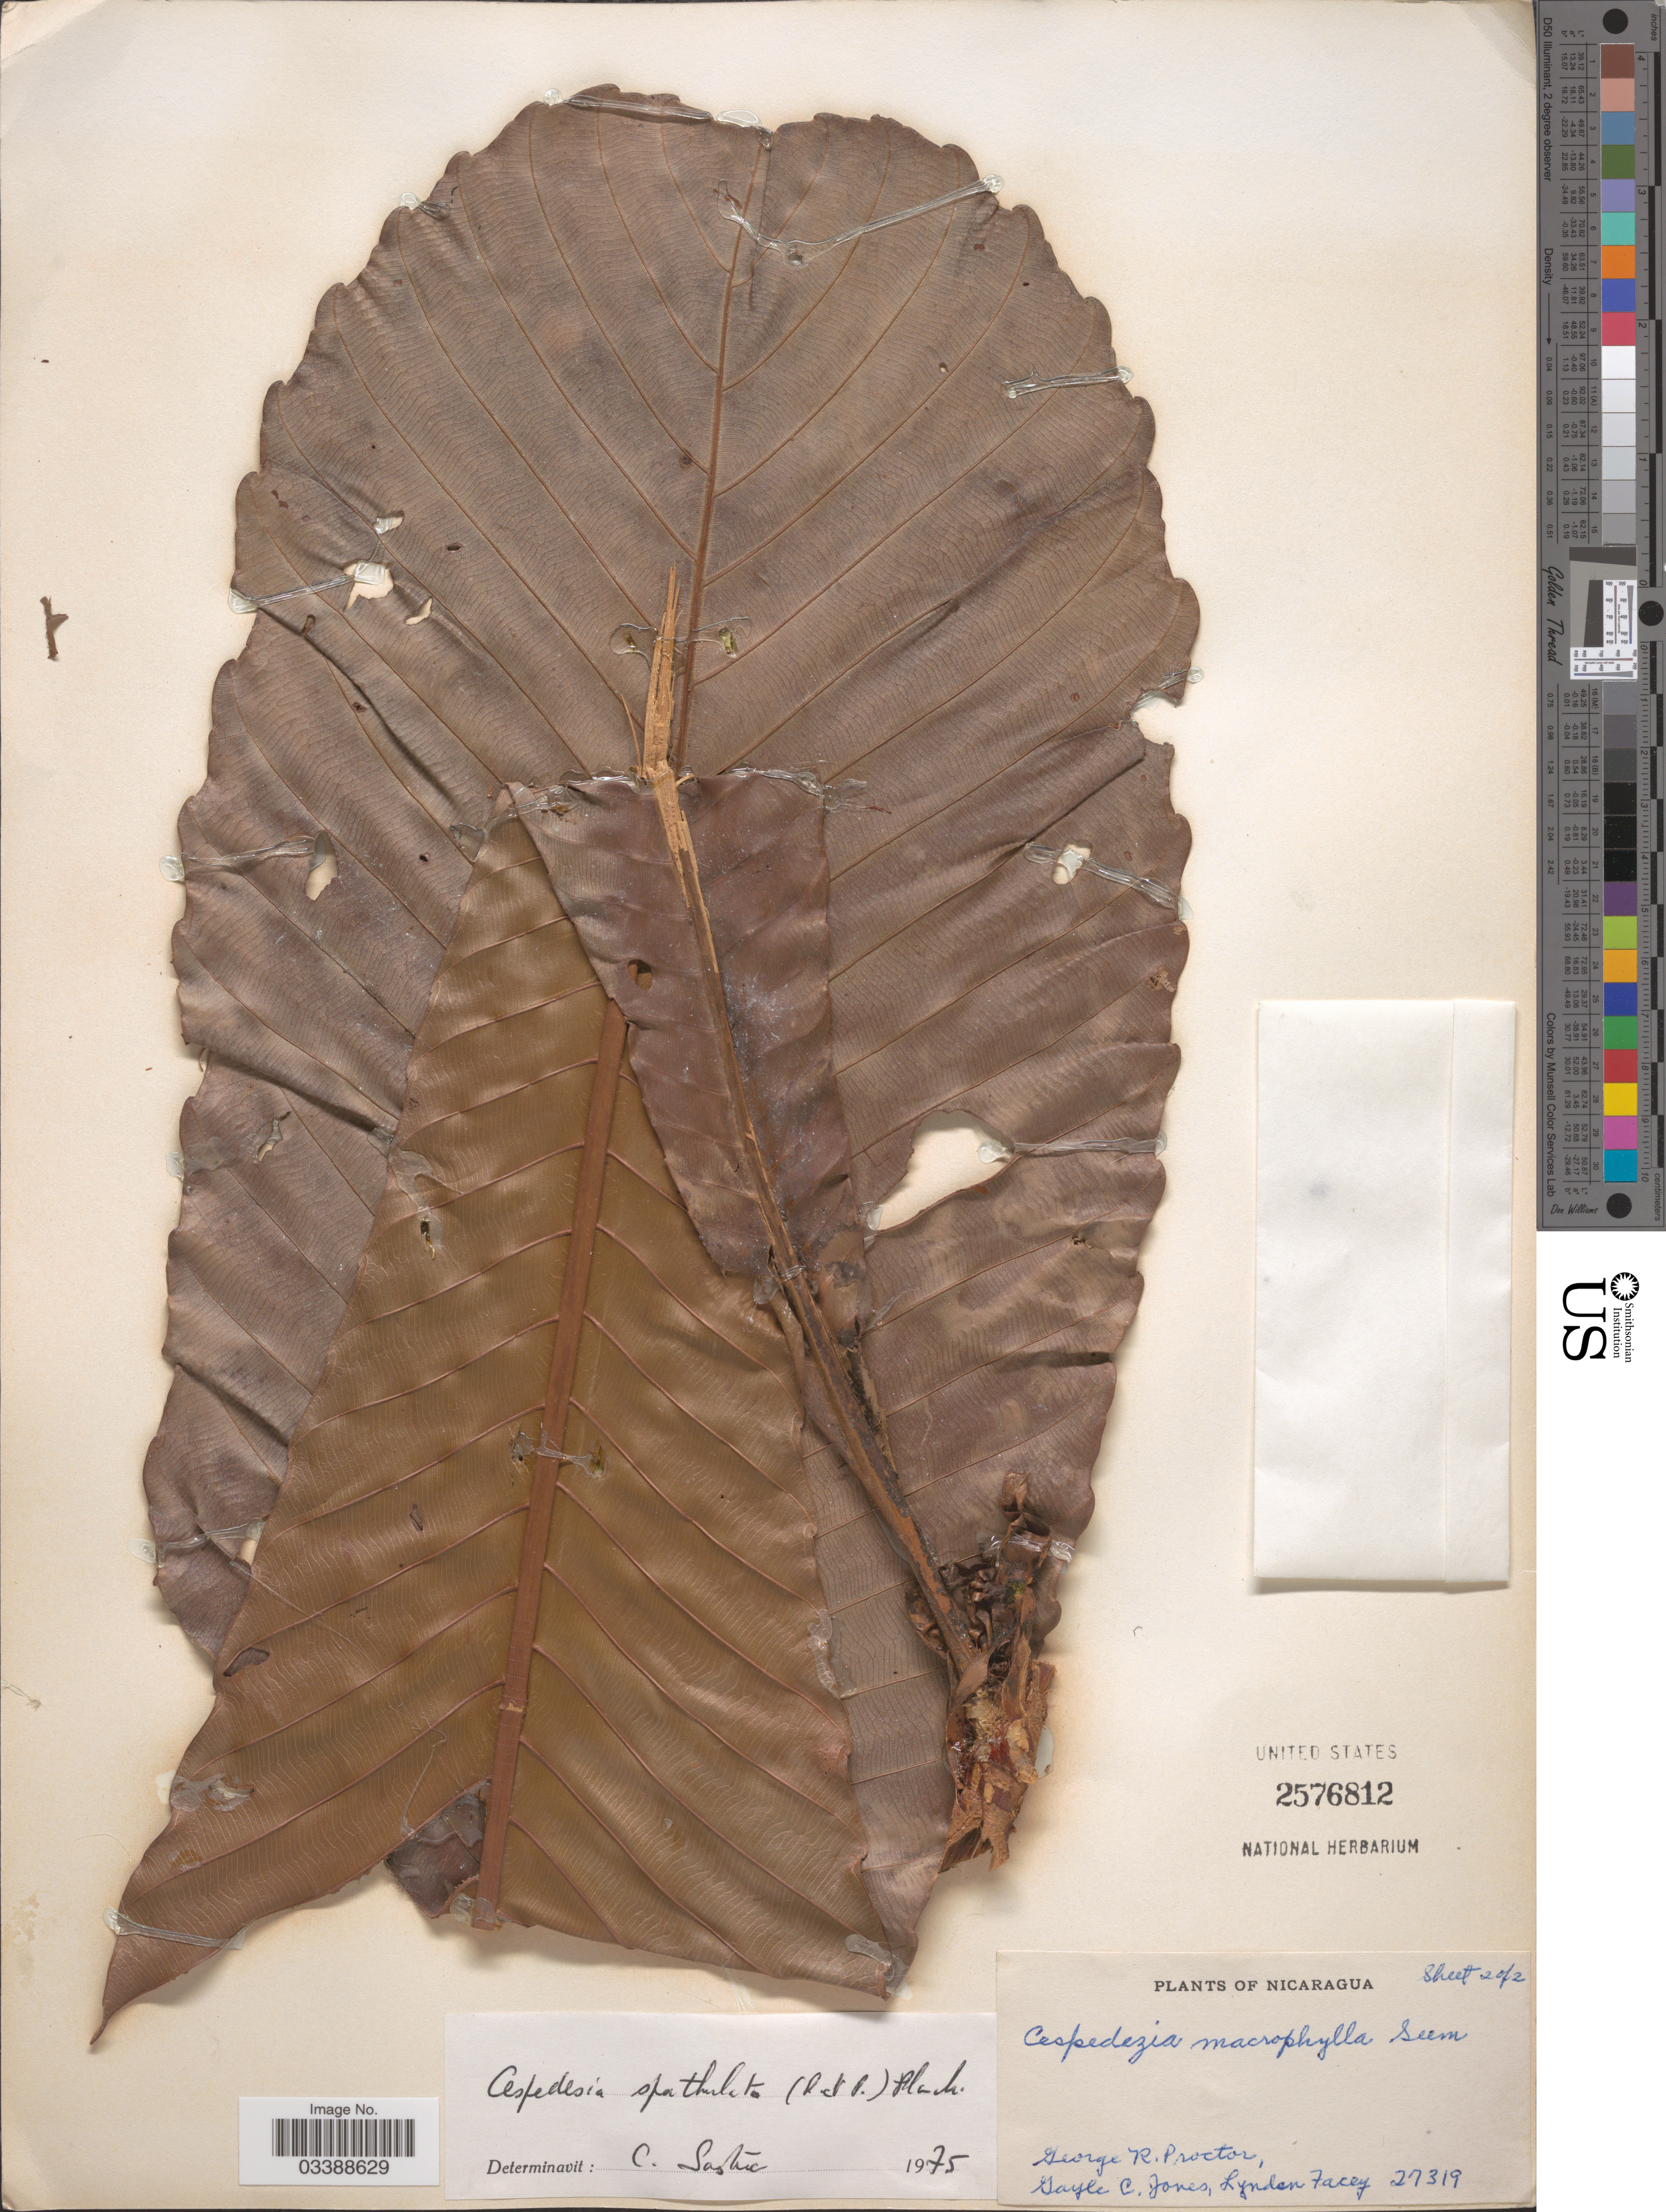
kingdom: Plantae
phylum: Tracheophyta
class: Magnoliopsida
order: Malpighiales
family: Ochnaceae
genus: Cespedesia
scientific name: Cespedesia spathulata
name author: (Ruiz & Pav.) Planch.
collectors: G. R. Proctor, G. C. Jones & L. Facey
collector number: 27319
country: Nicaragua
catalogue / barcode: US 2576812